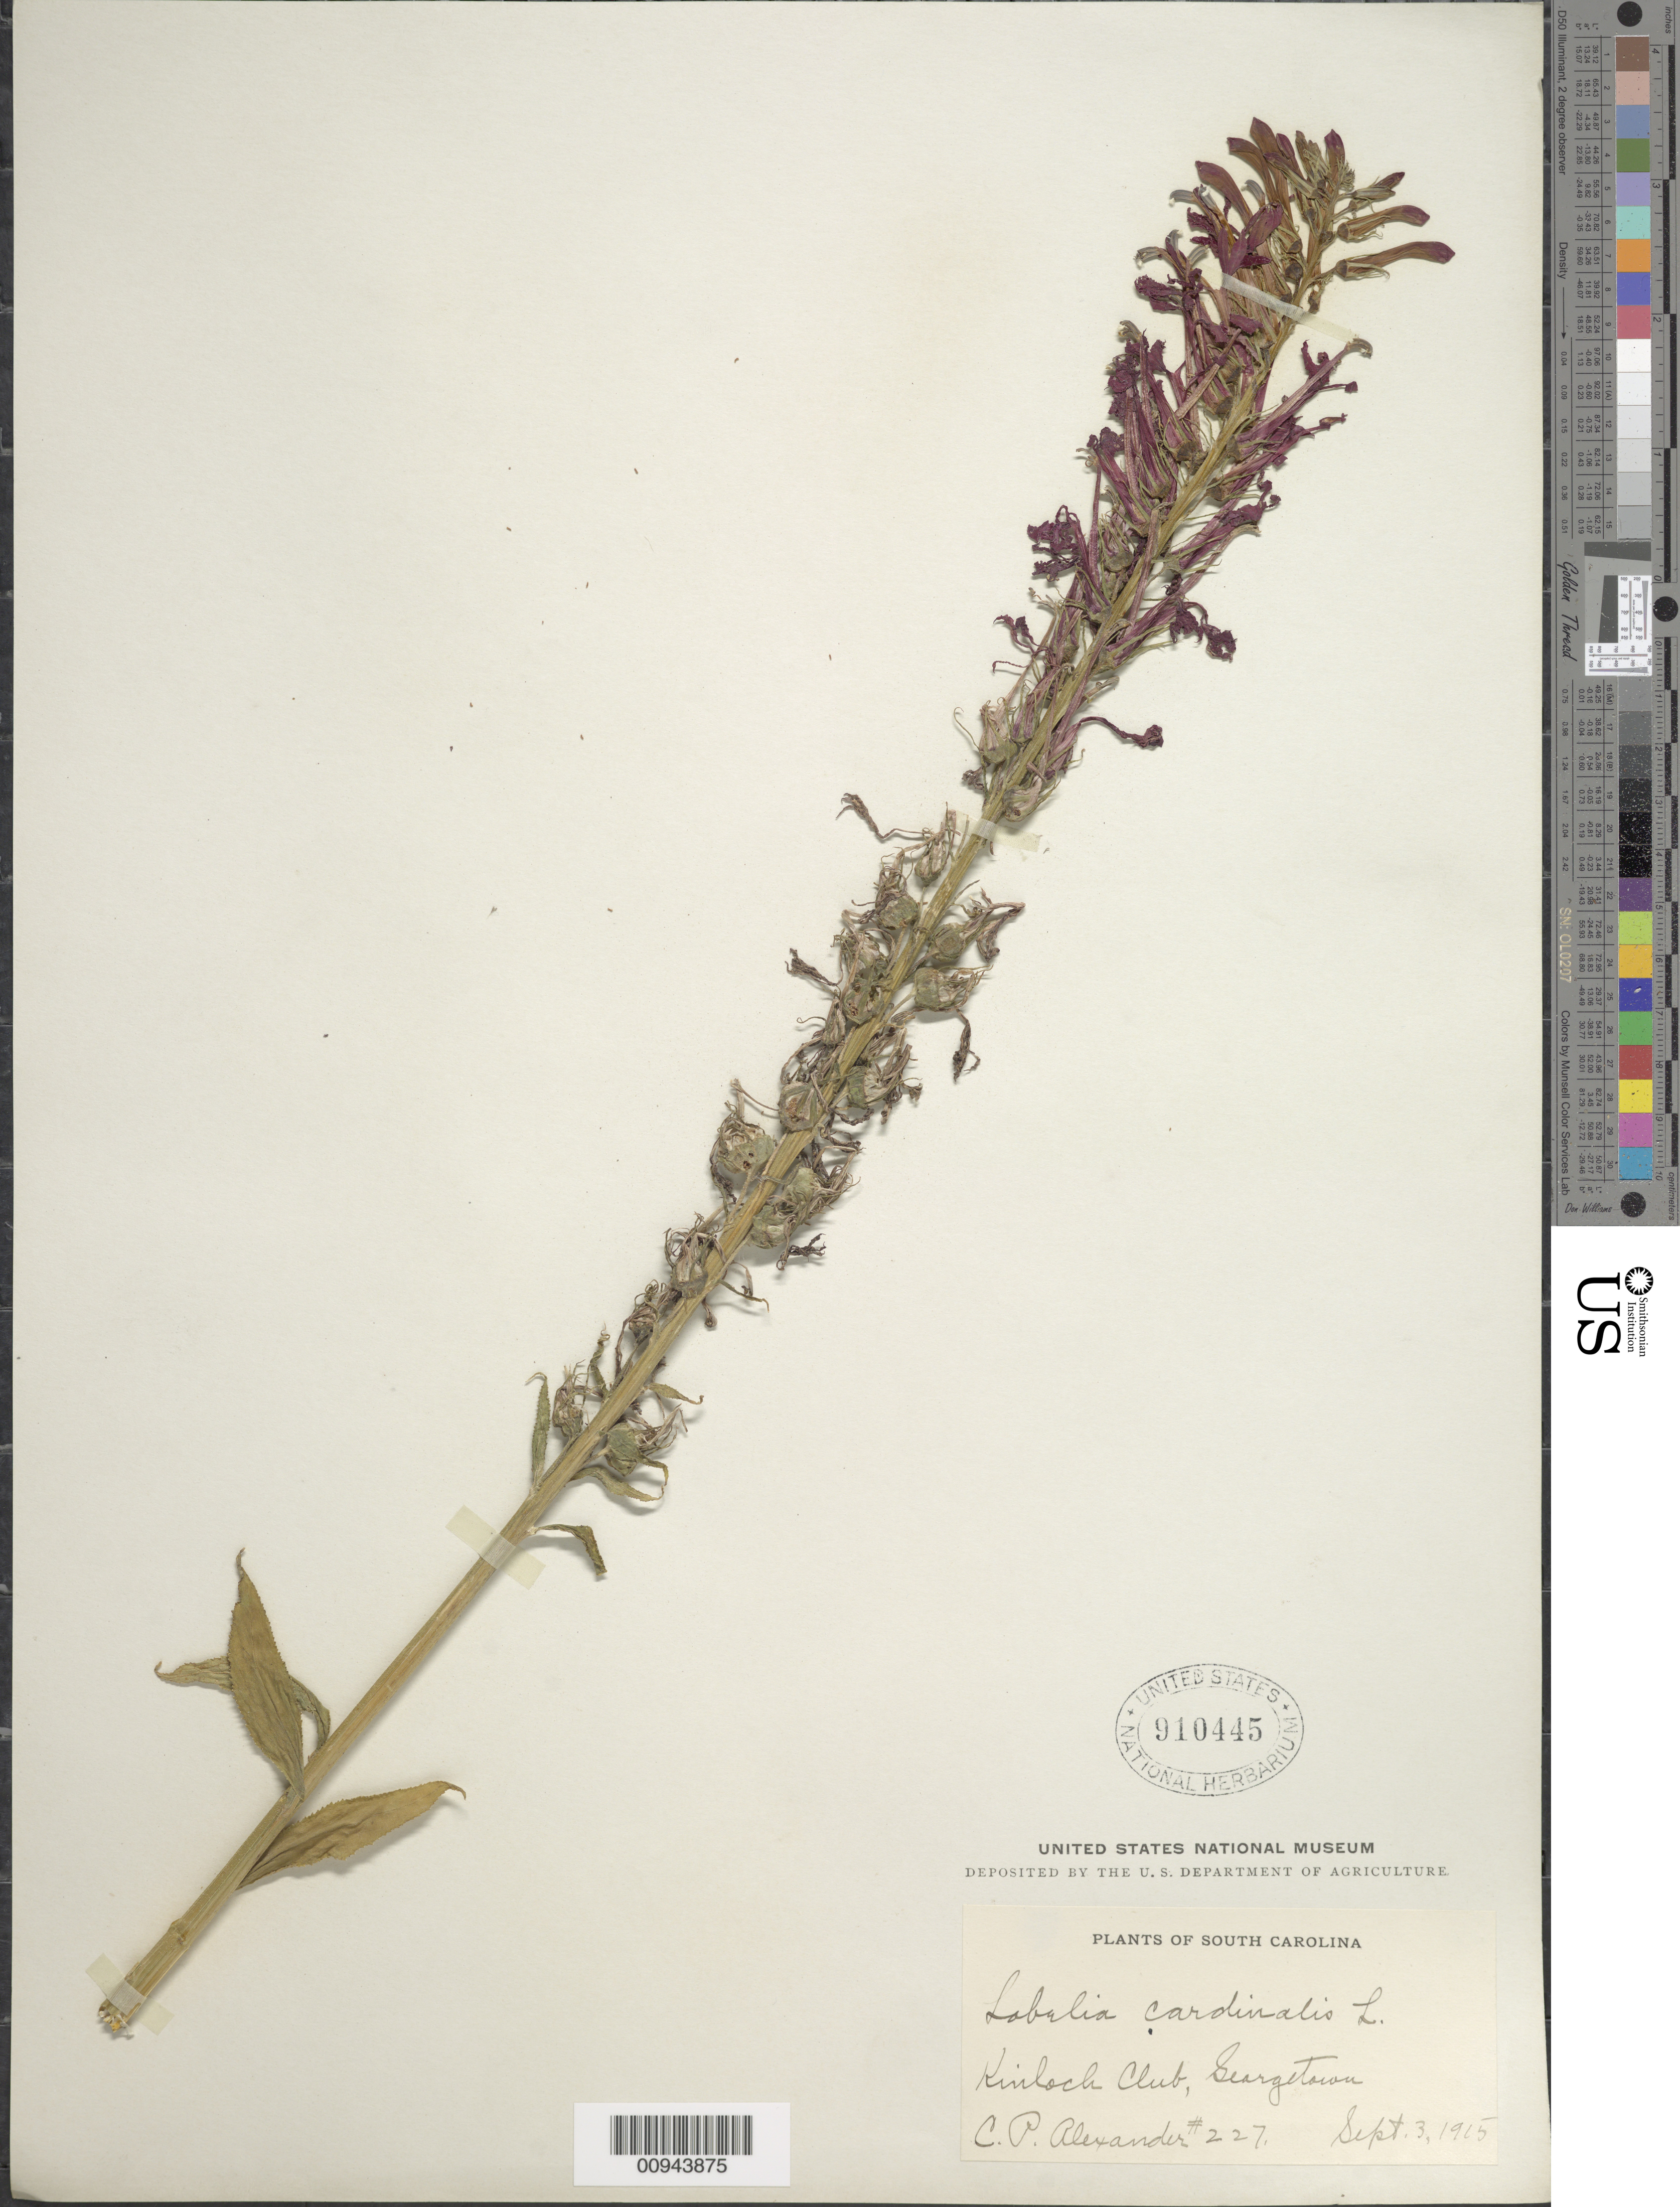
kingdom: Plantae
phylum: Tracheophyta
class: Magnoliopsida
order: Asterales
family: Campanulaceae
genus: Lobelia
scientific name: Lobelia cardinalis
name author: L.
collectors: C. P. Alexander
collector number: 227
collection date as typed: Sept. 3, 1915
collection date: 1915-09-03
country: United States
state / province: South Carolina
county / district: Georgetown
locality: Kinlock Club, Georgetown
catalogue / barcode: US 910445